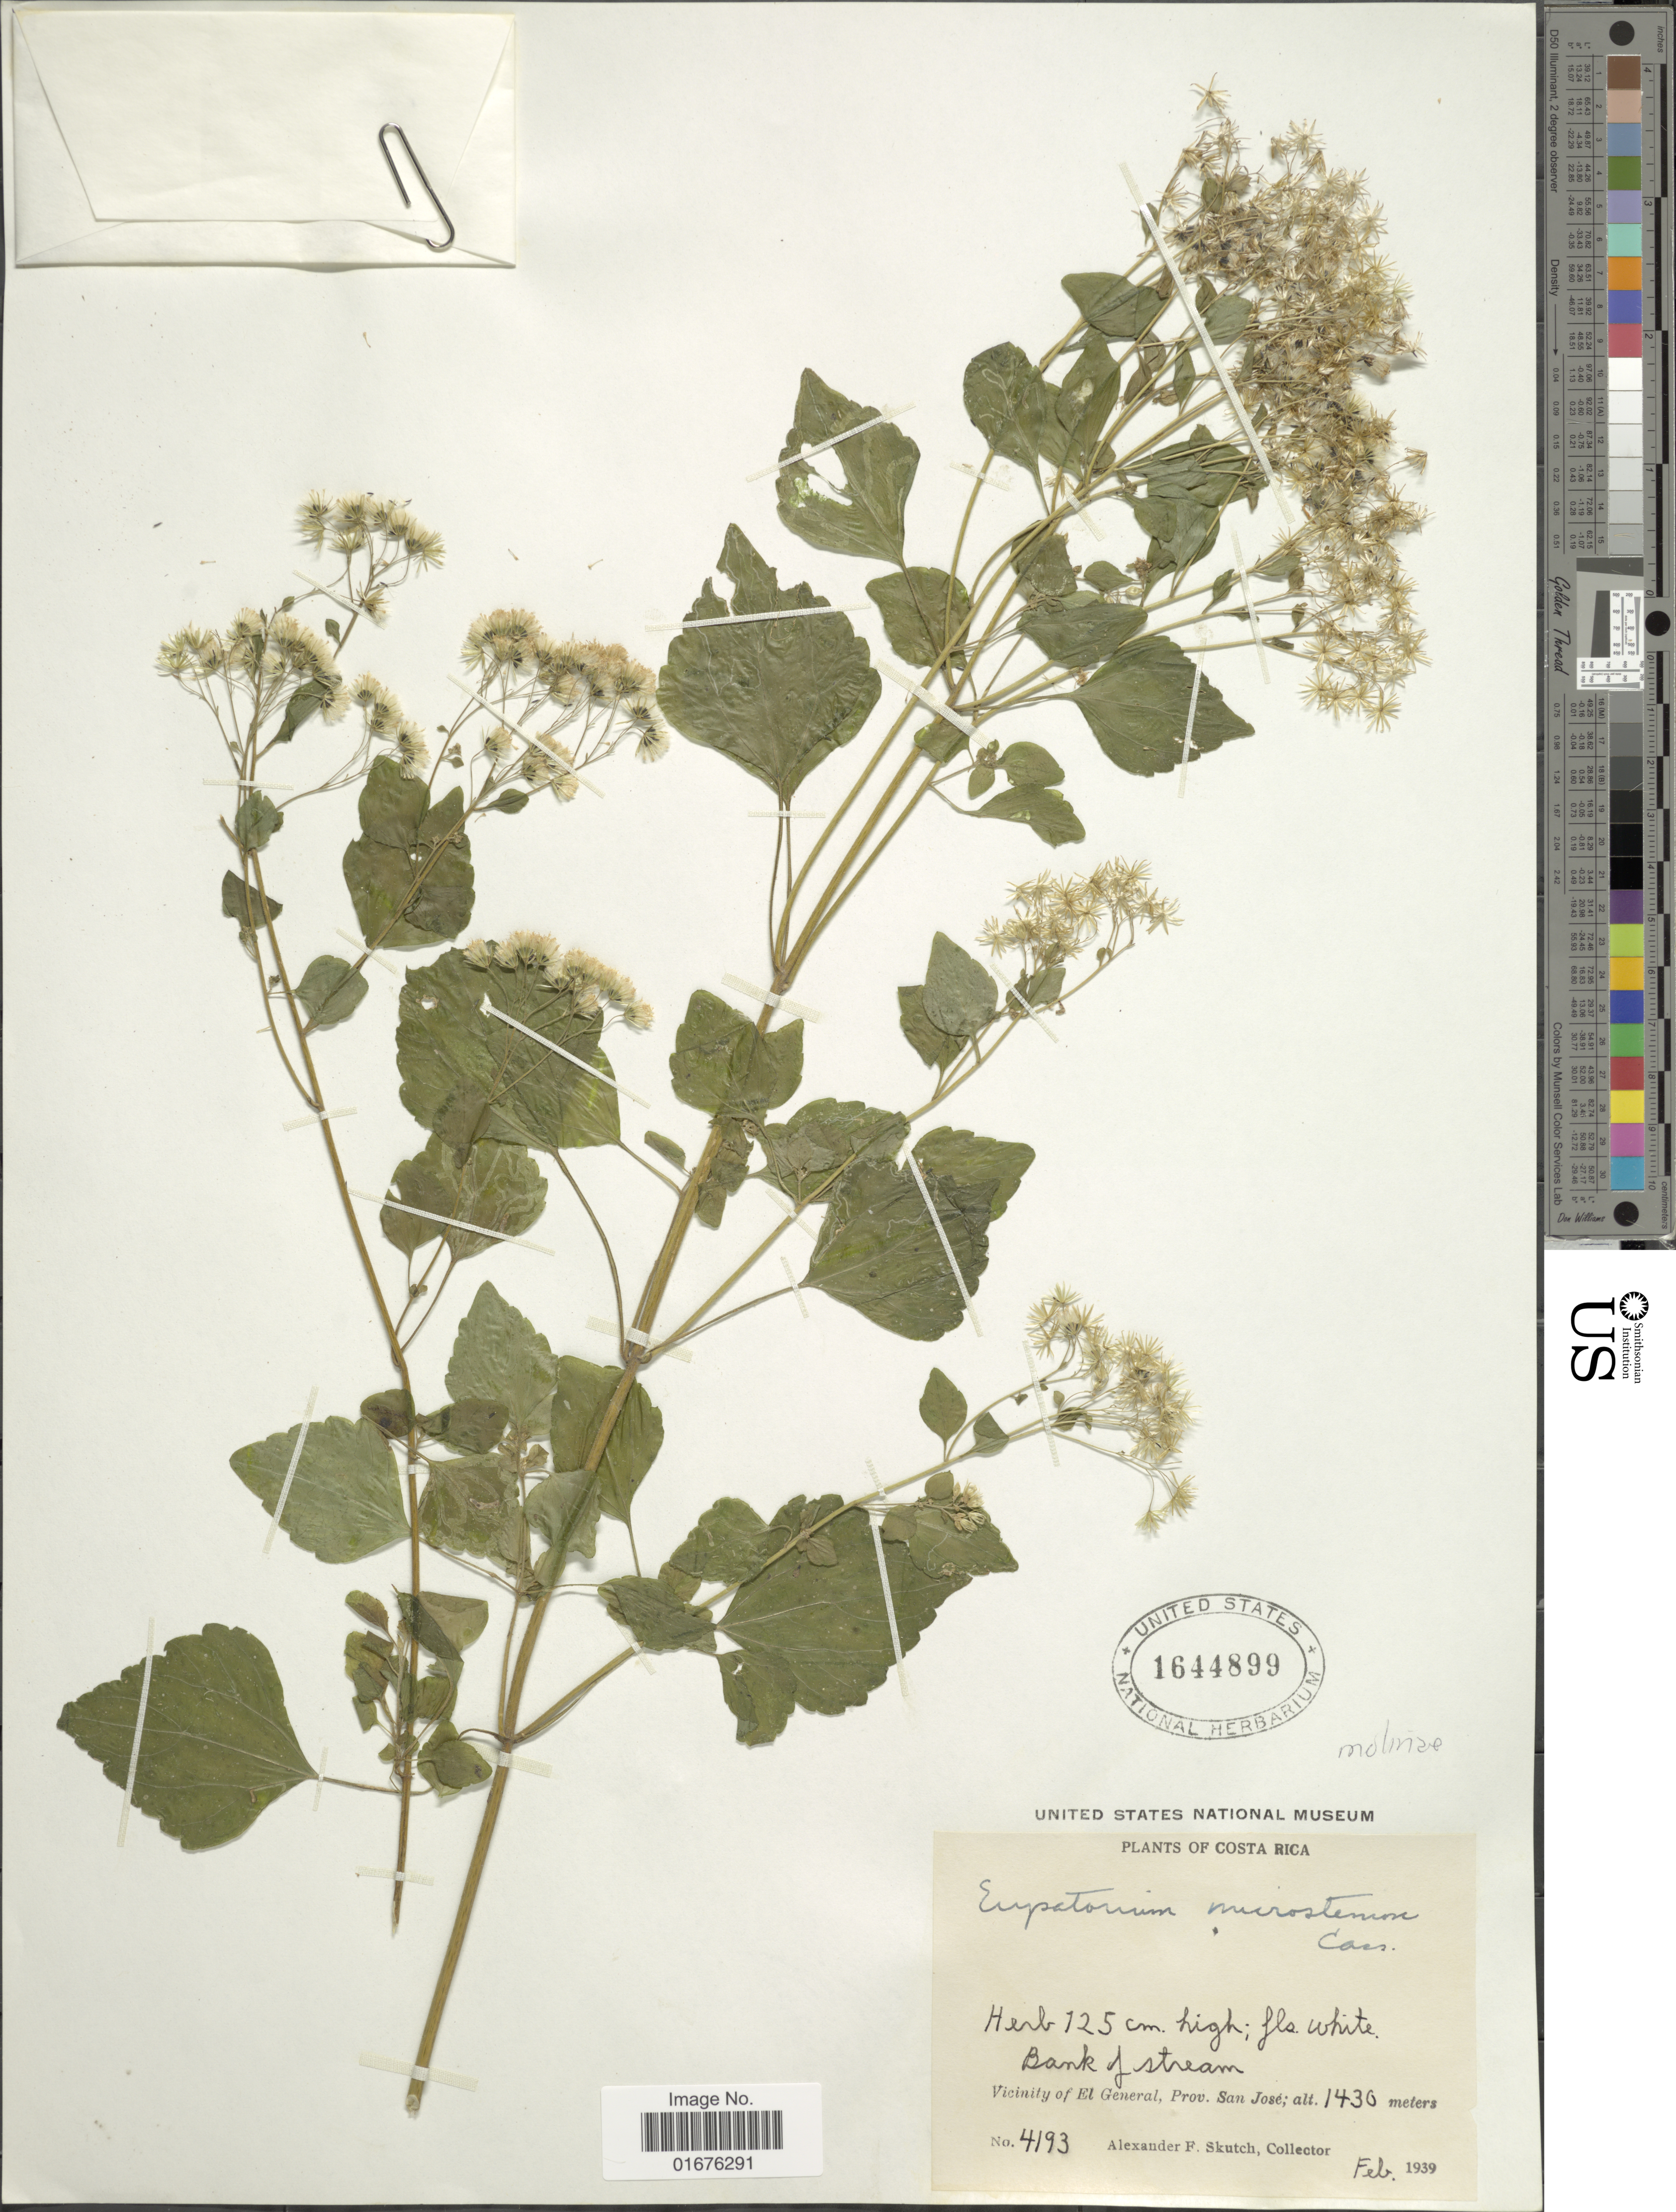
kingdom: Plantae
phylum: Tracheophyta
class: Magnoliopsida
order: Asterales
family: Asteraceae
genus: Ageratina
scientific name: Ageratina molinae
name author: R.M. King & H. Rob.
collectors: A. F. Skutch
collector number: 4193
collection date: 1939-02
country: Costa Rica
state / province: San José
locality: Bank of stream, vicinity of El General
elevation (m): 1430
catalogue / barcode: US 1644899